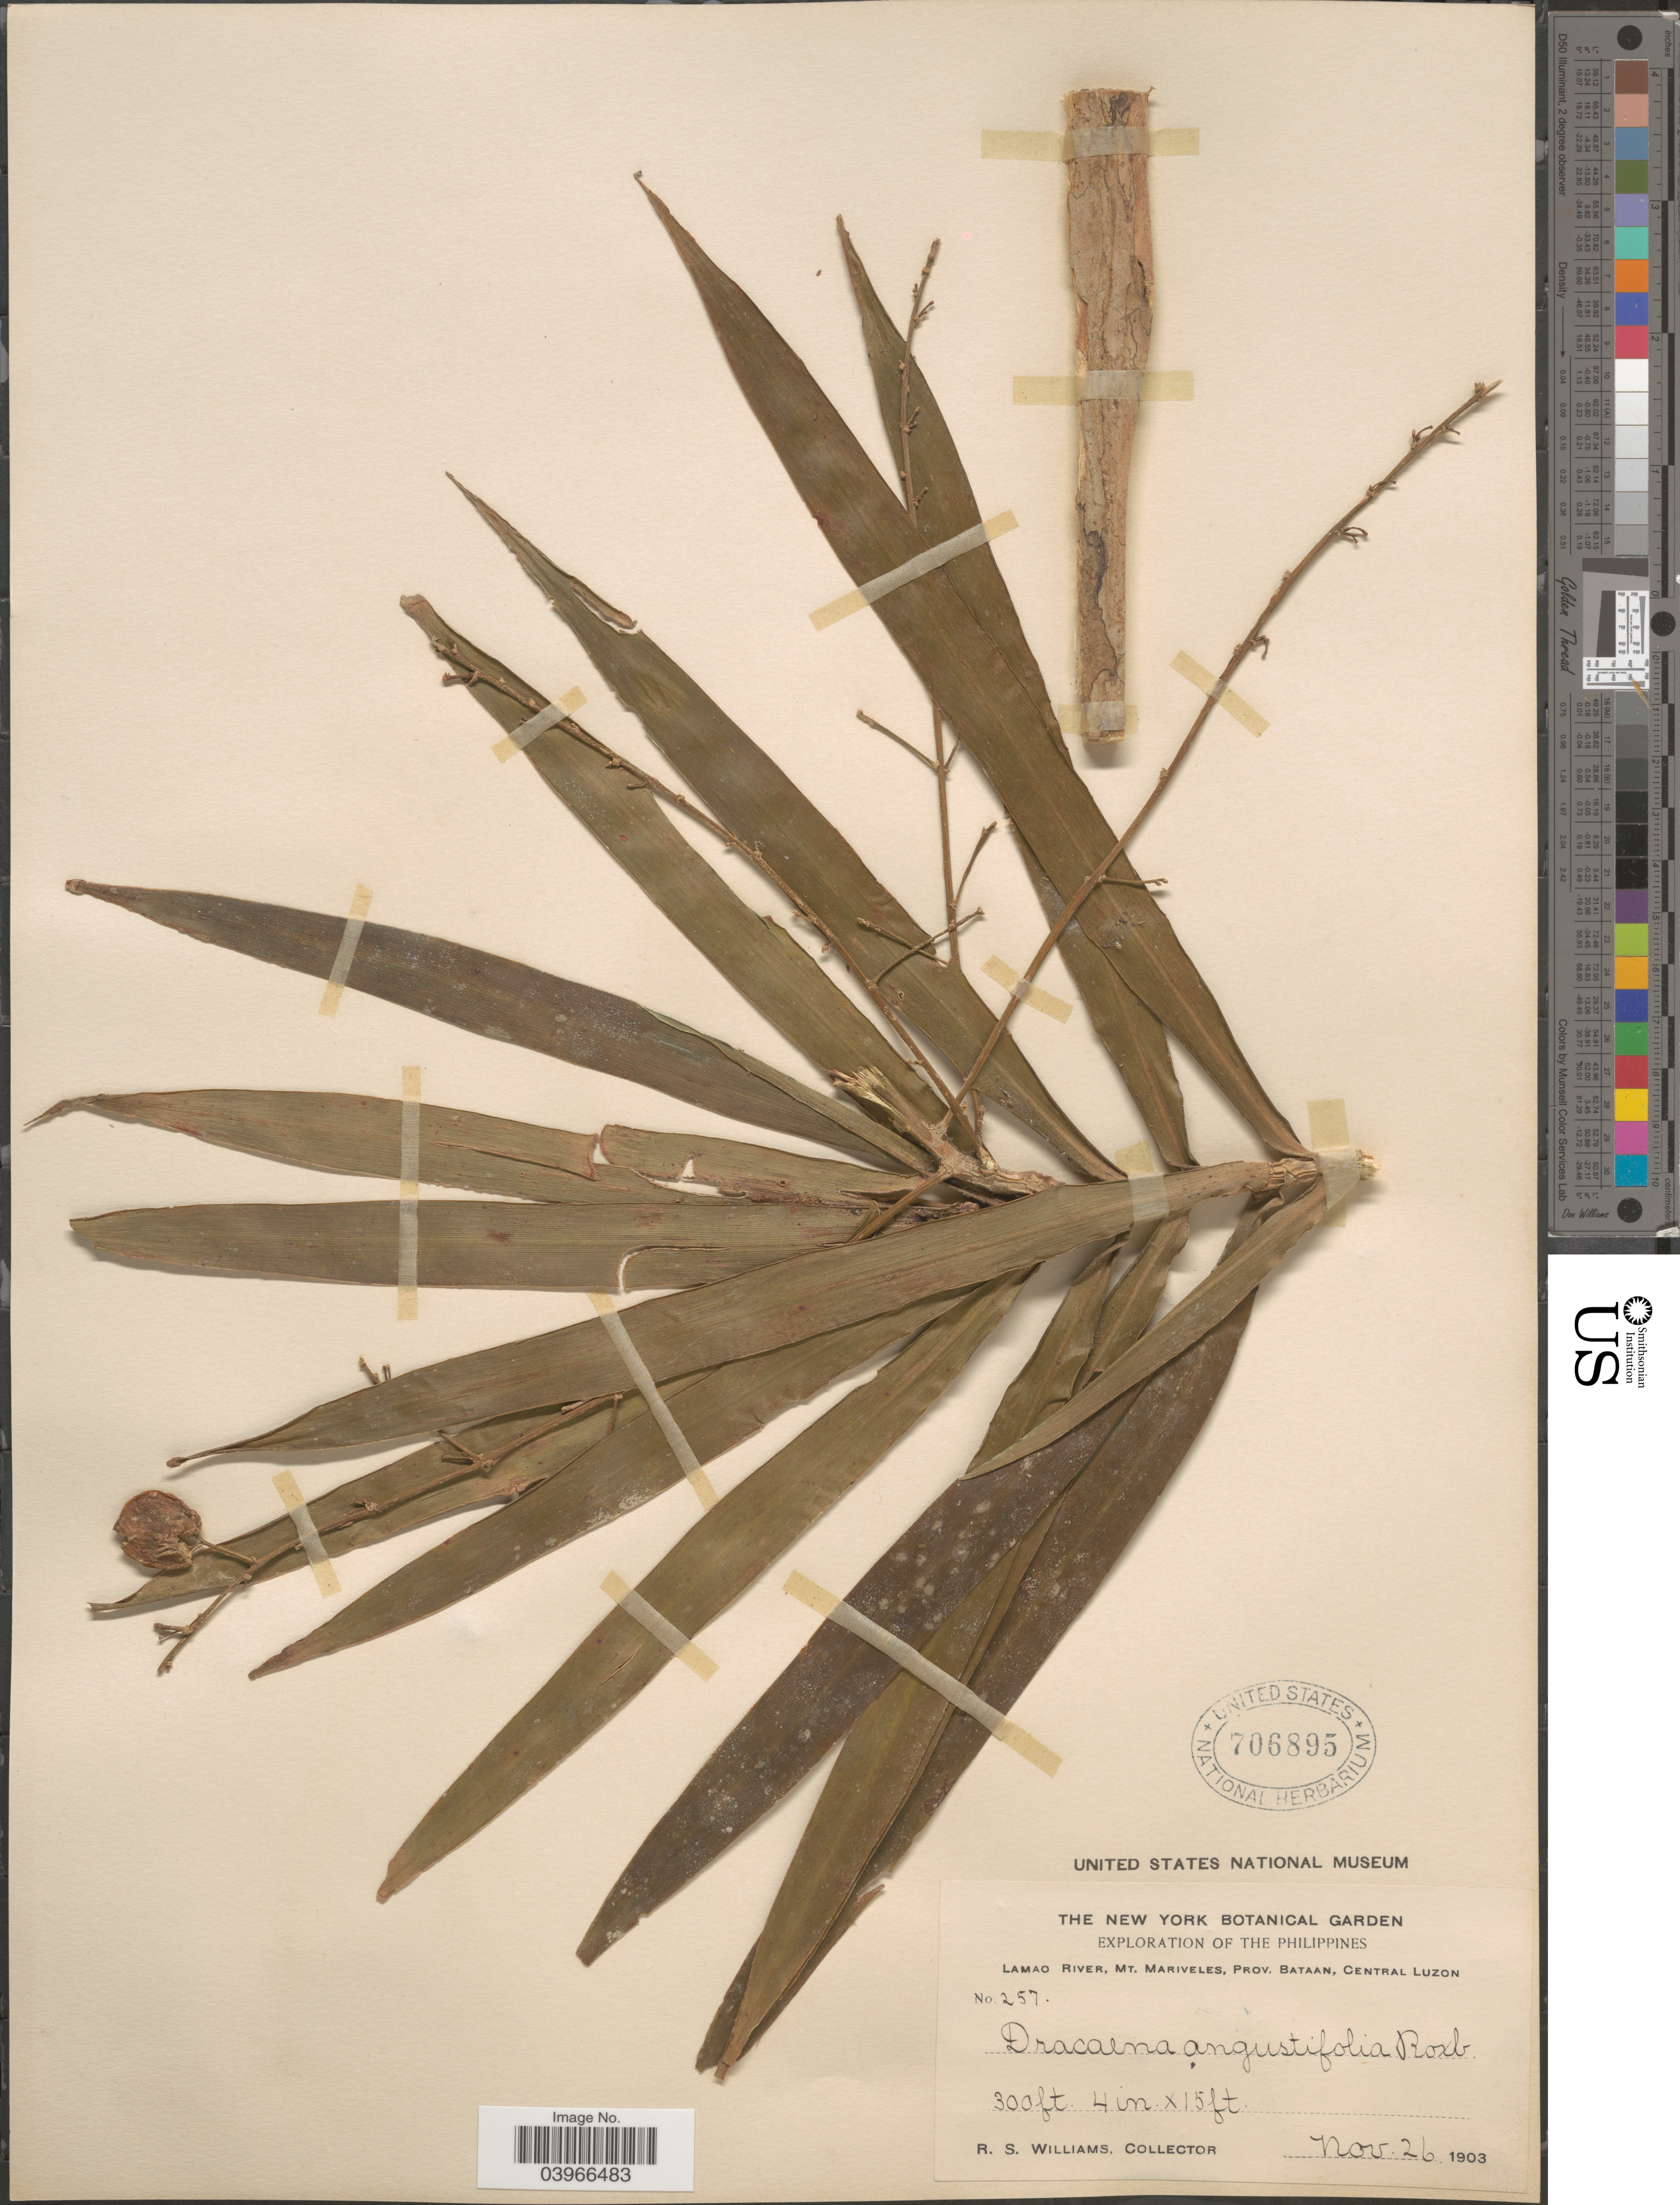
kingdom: Plantae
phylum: Tracheophyta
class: Liliopsida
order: Asparagales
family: Asparagaceae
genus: Dracaena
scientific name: Dracaena angustifolia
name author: (Medik.) Roxb.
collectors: R. S. Williams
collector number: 257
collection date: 1903-11-26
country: Philippines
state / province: Central Luzon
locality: Lamao River, Mt Mariveles, Prov. Bataan.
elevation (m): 91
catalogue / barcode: US 706895